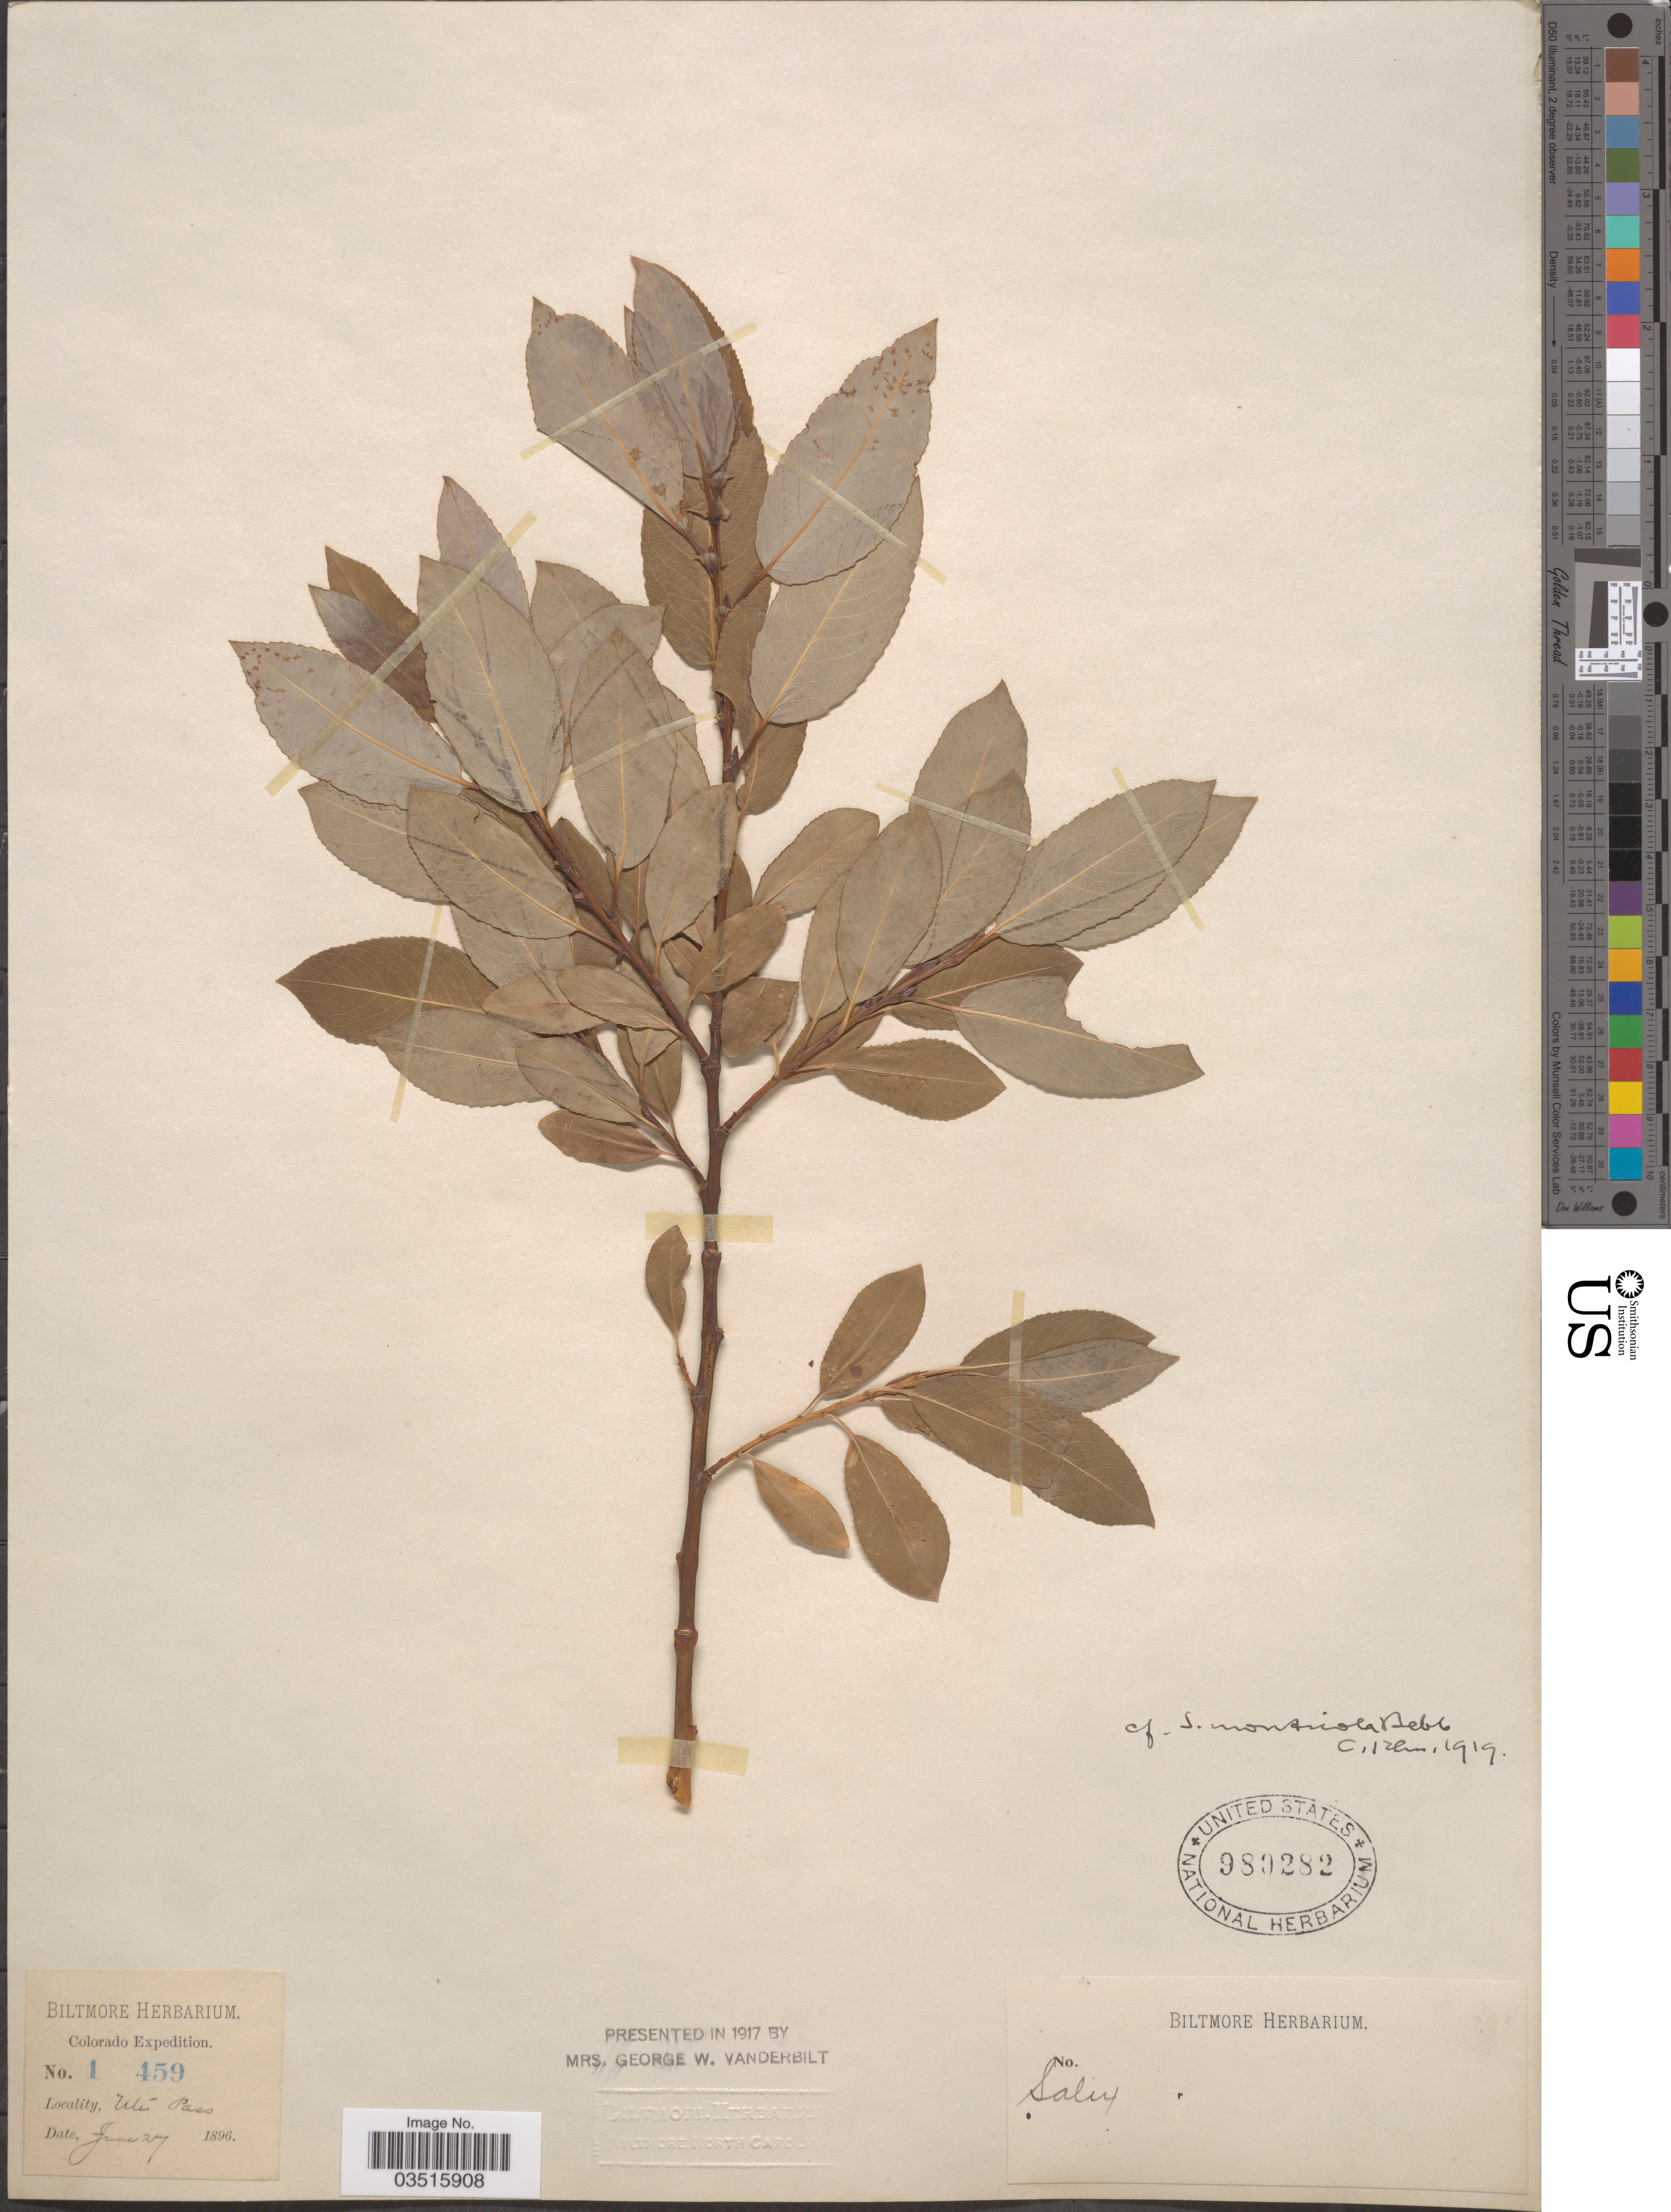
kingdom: Plantae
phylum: Tracheophyta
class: Magnoliopsida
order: Malpighiales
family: Salicaceae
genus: Salix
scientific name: Salix monticola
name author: Bebb.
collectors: ex herb. Biltmore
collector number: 1/459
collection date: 1896-06-27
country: United States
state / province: Colorado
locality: Ute Pass.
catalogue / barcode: US 980282